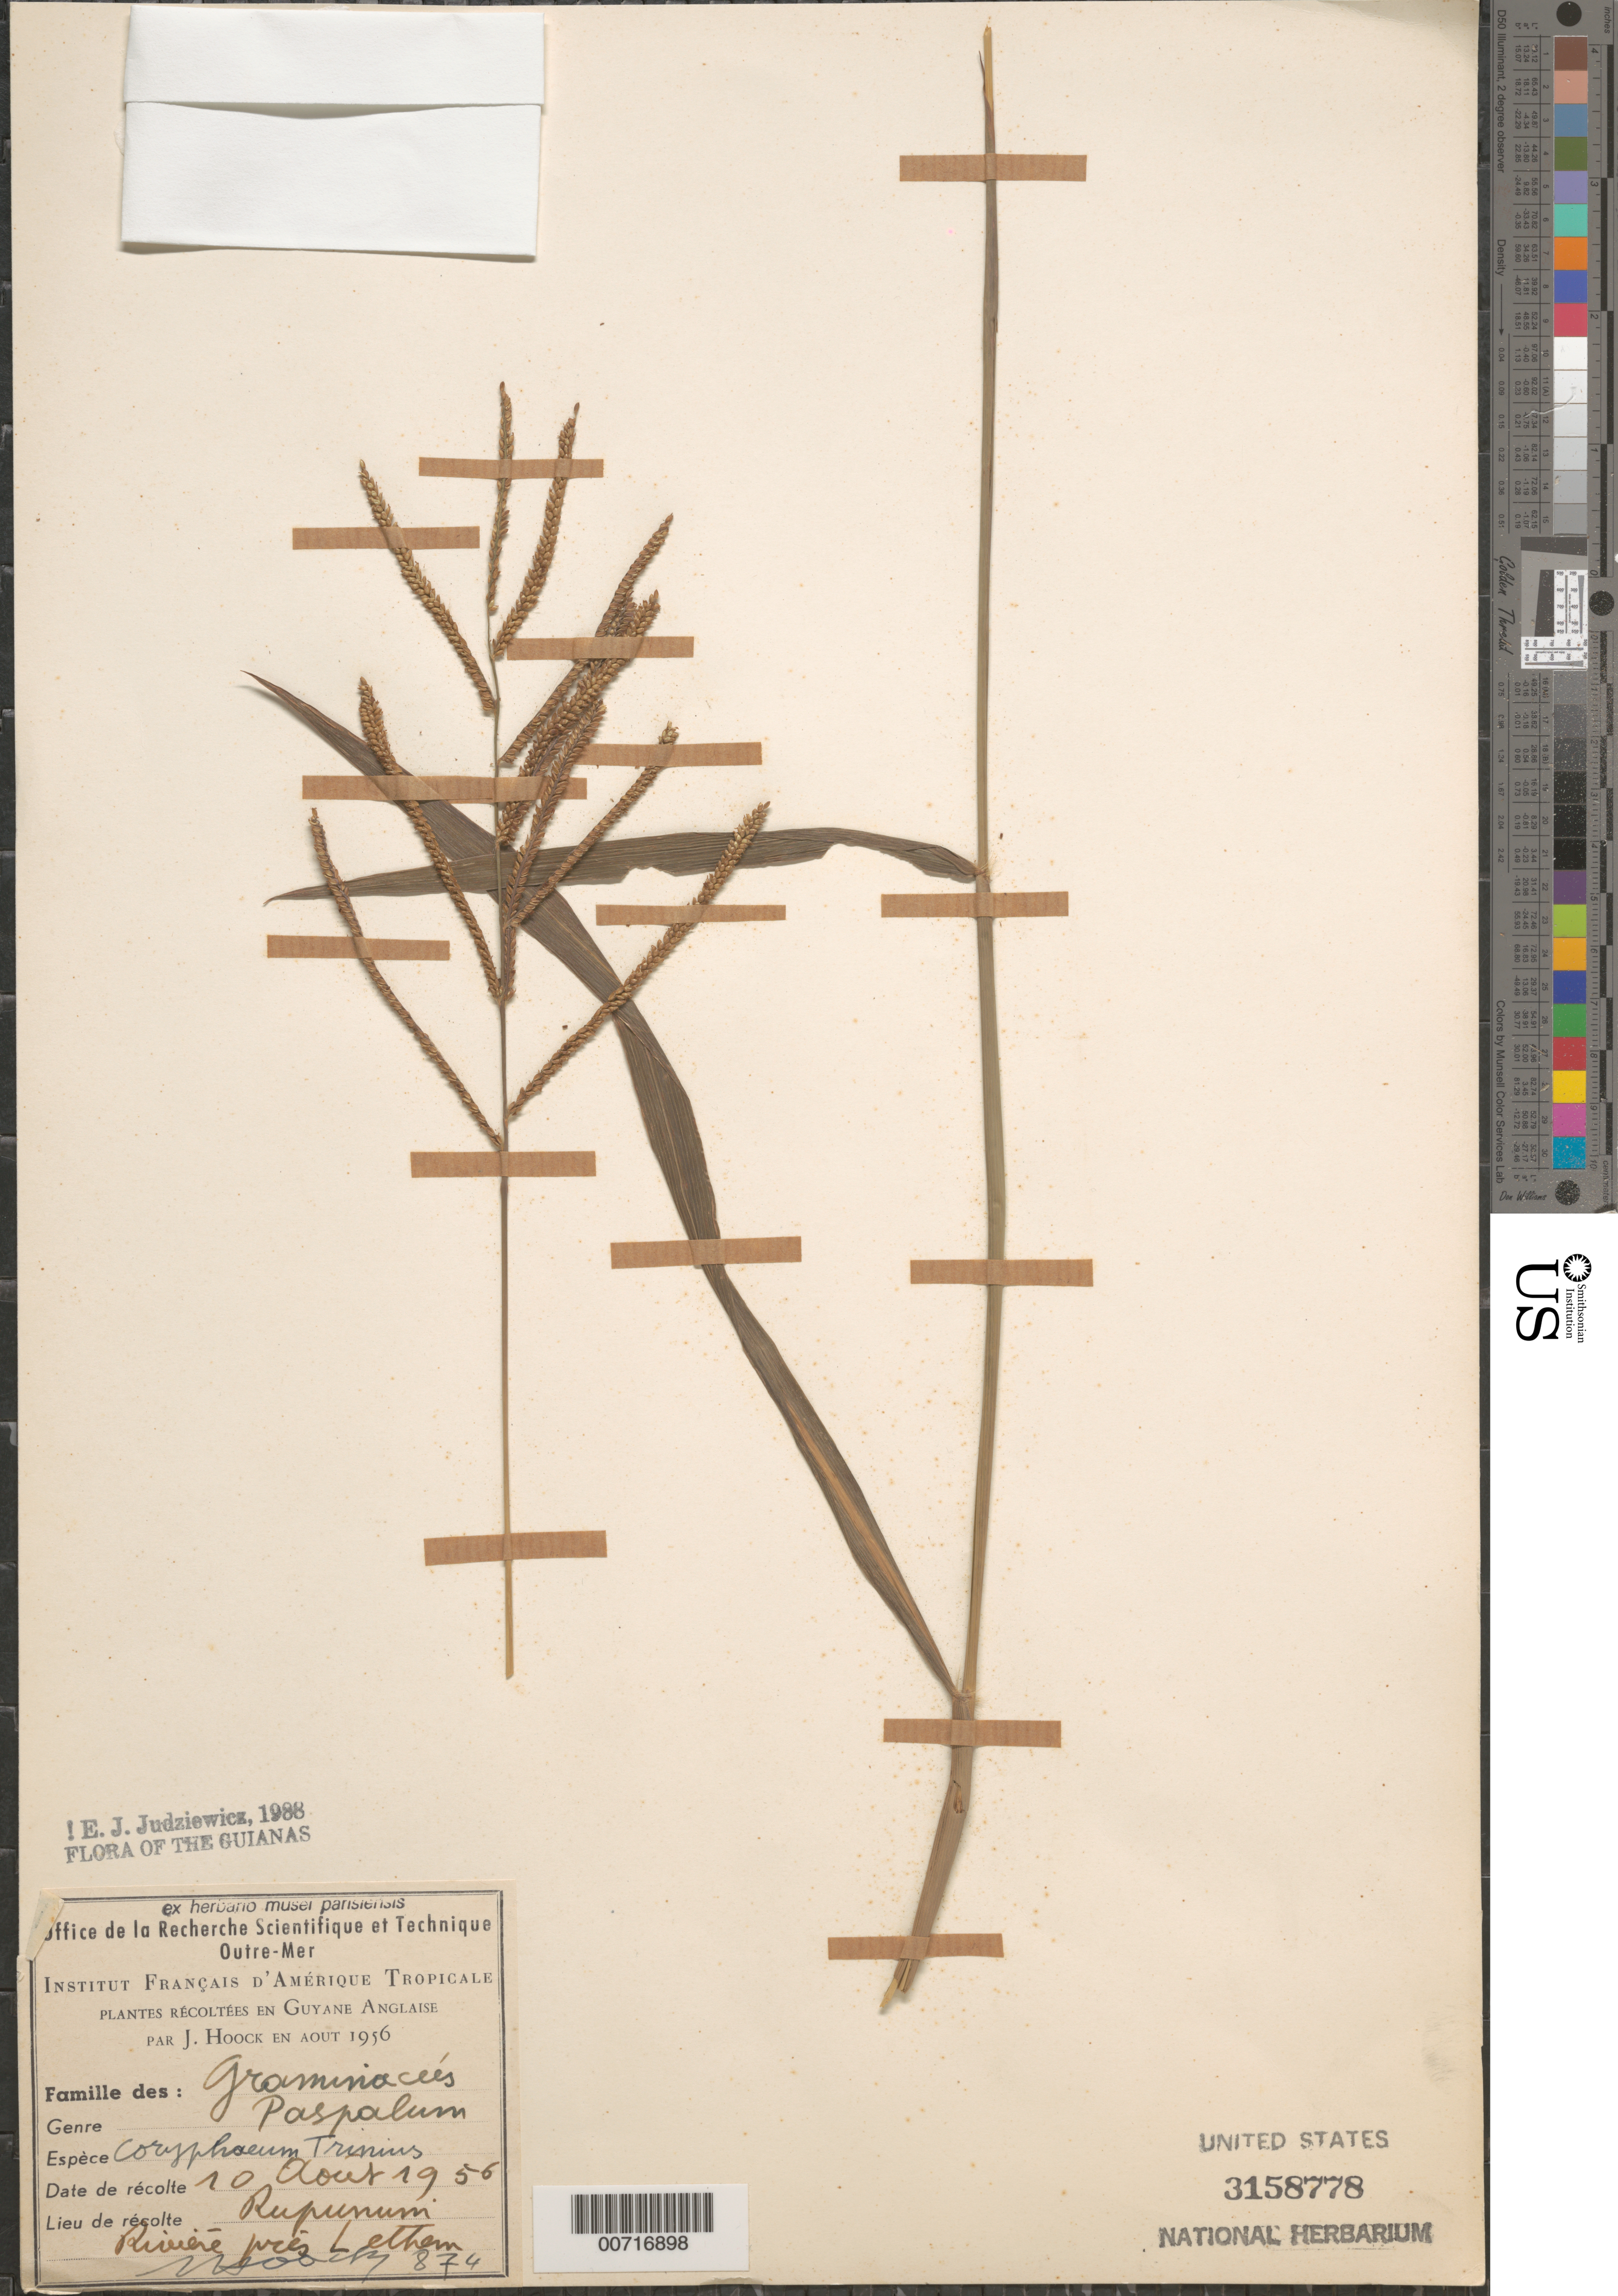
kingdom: Plantae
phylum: Tracheophyta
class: Liliopsida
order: Poales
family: Poaceae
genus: Paspalum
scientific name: Paspalum coryphaeum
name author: Trin.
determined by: Judziewicz, E. J.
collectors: J. Hoock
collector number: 874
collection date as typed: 10-Aug-56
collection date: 1956-08-10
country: Guyana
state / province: U. Takutu-U. Essequibo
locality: Rupununi, Rivière pres Lethem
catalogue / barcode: US 3158778